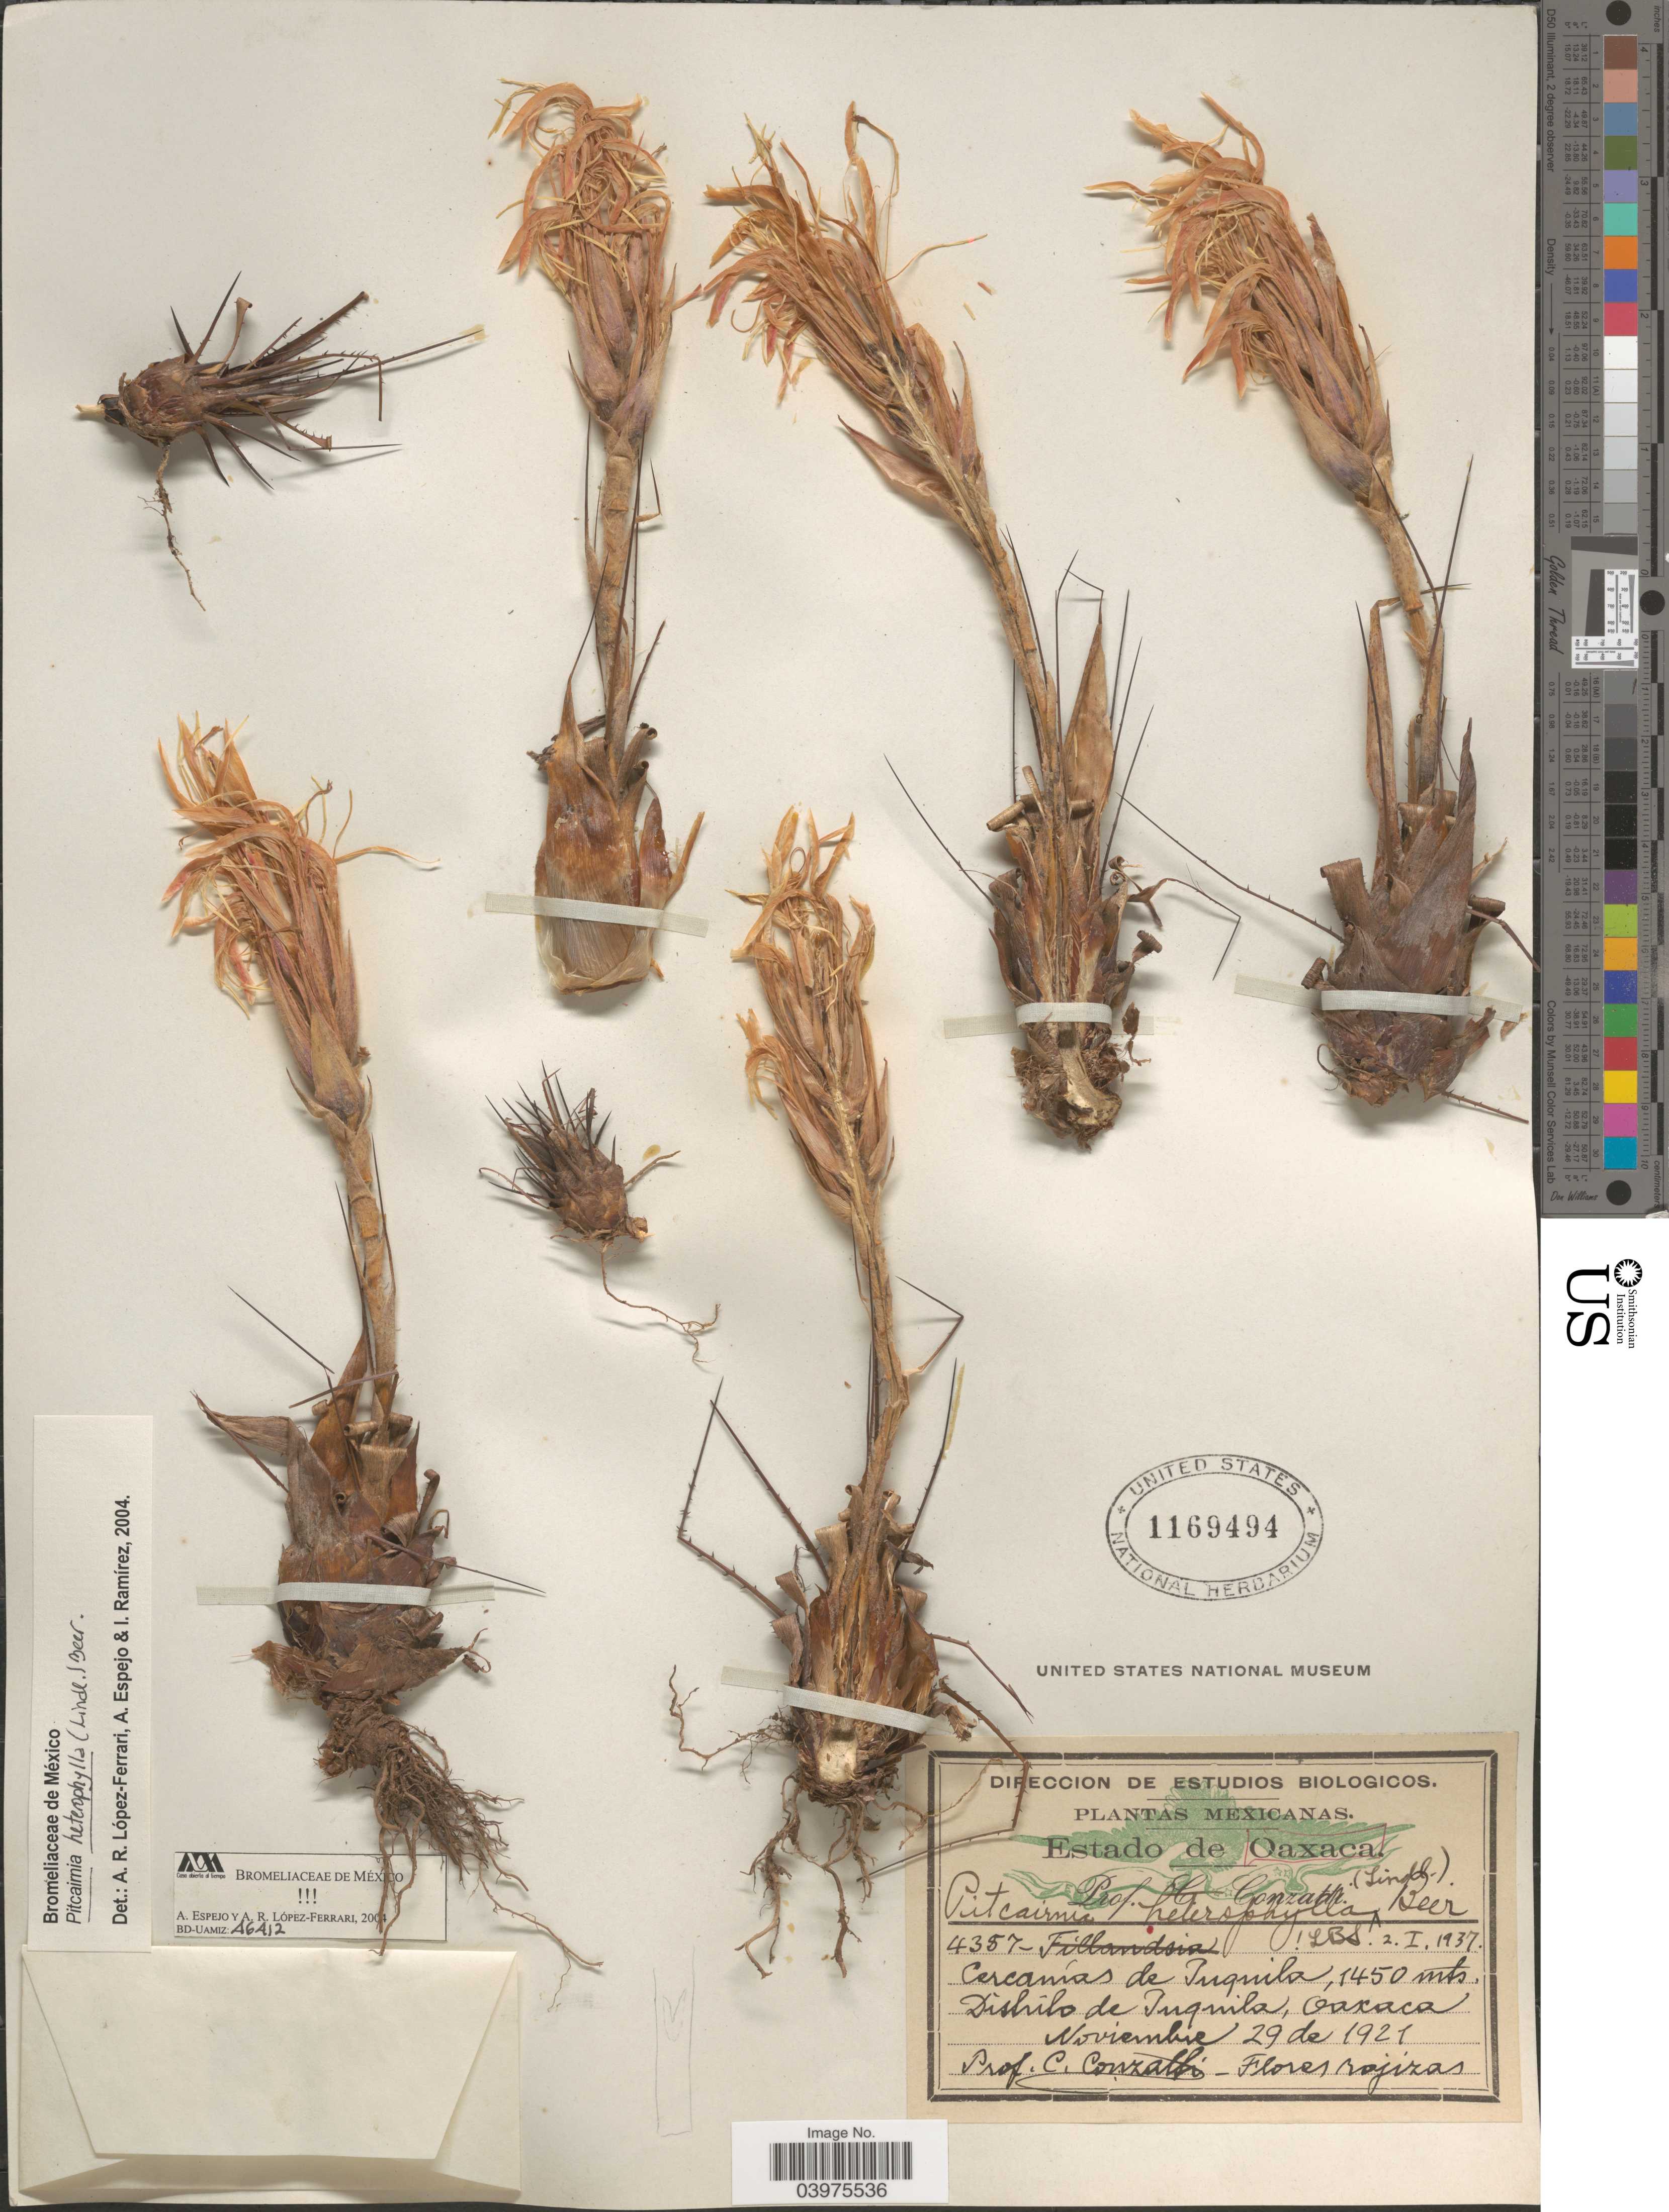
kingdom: Plantae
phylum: Tracheophyta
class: Liliopsida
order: Poales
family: Bromeliaceae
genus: Pitcairnia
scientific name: Pitcairnia heterophylla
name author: (Lindl.) Beer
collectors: C. Conzatti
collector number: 4357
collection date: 1921-12-29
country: Mexico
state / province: Oaxaca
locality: Cercanias de Juquila, Distrito de Juquila.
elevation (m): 1450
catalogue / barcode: US 1169494